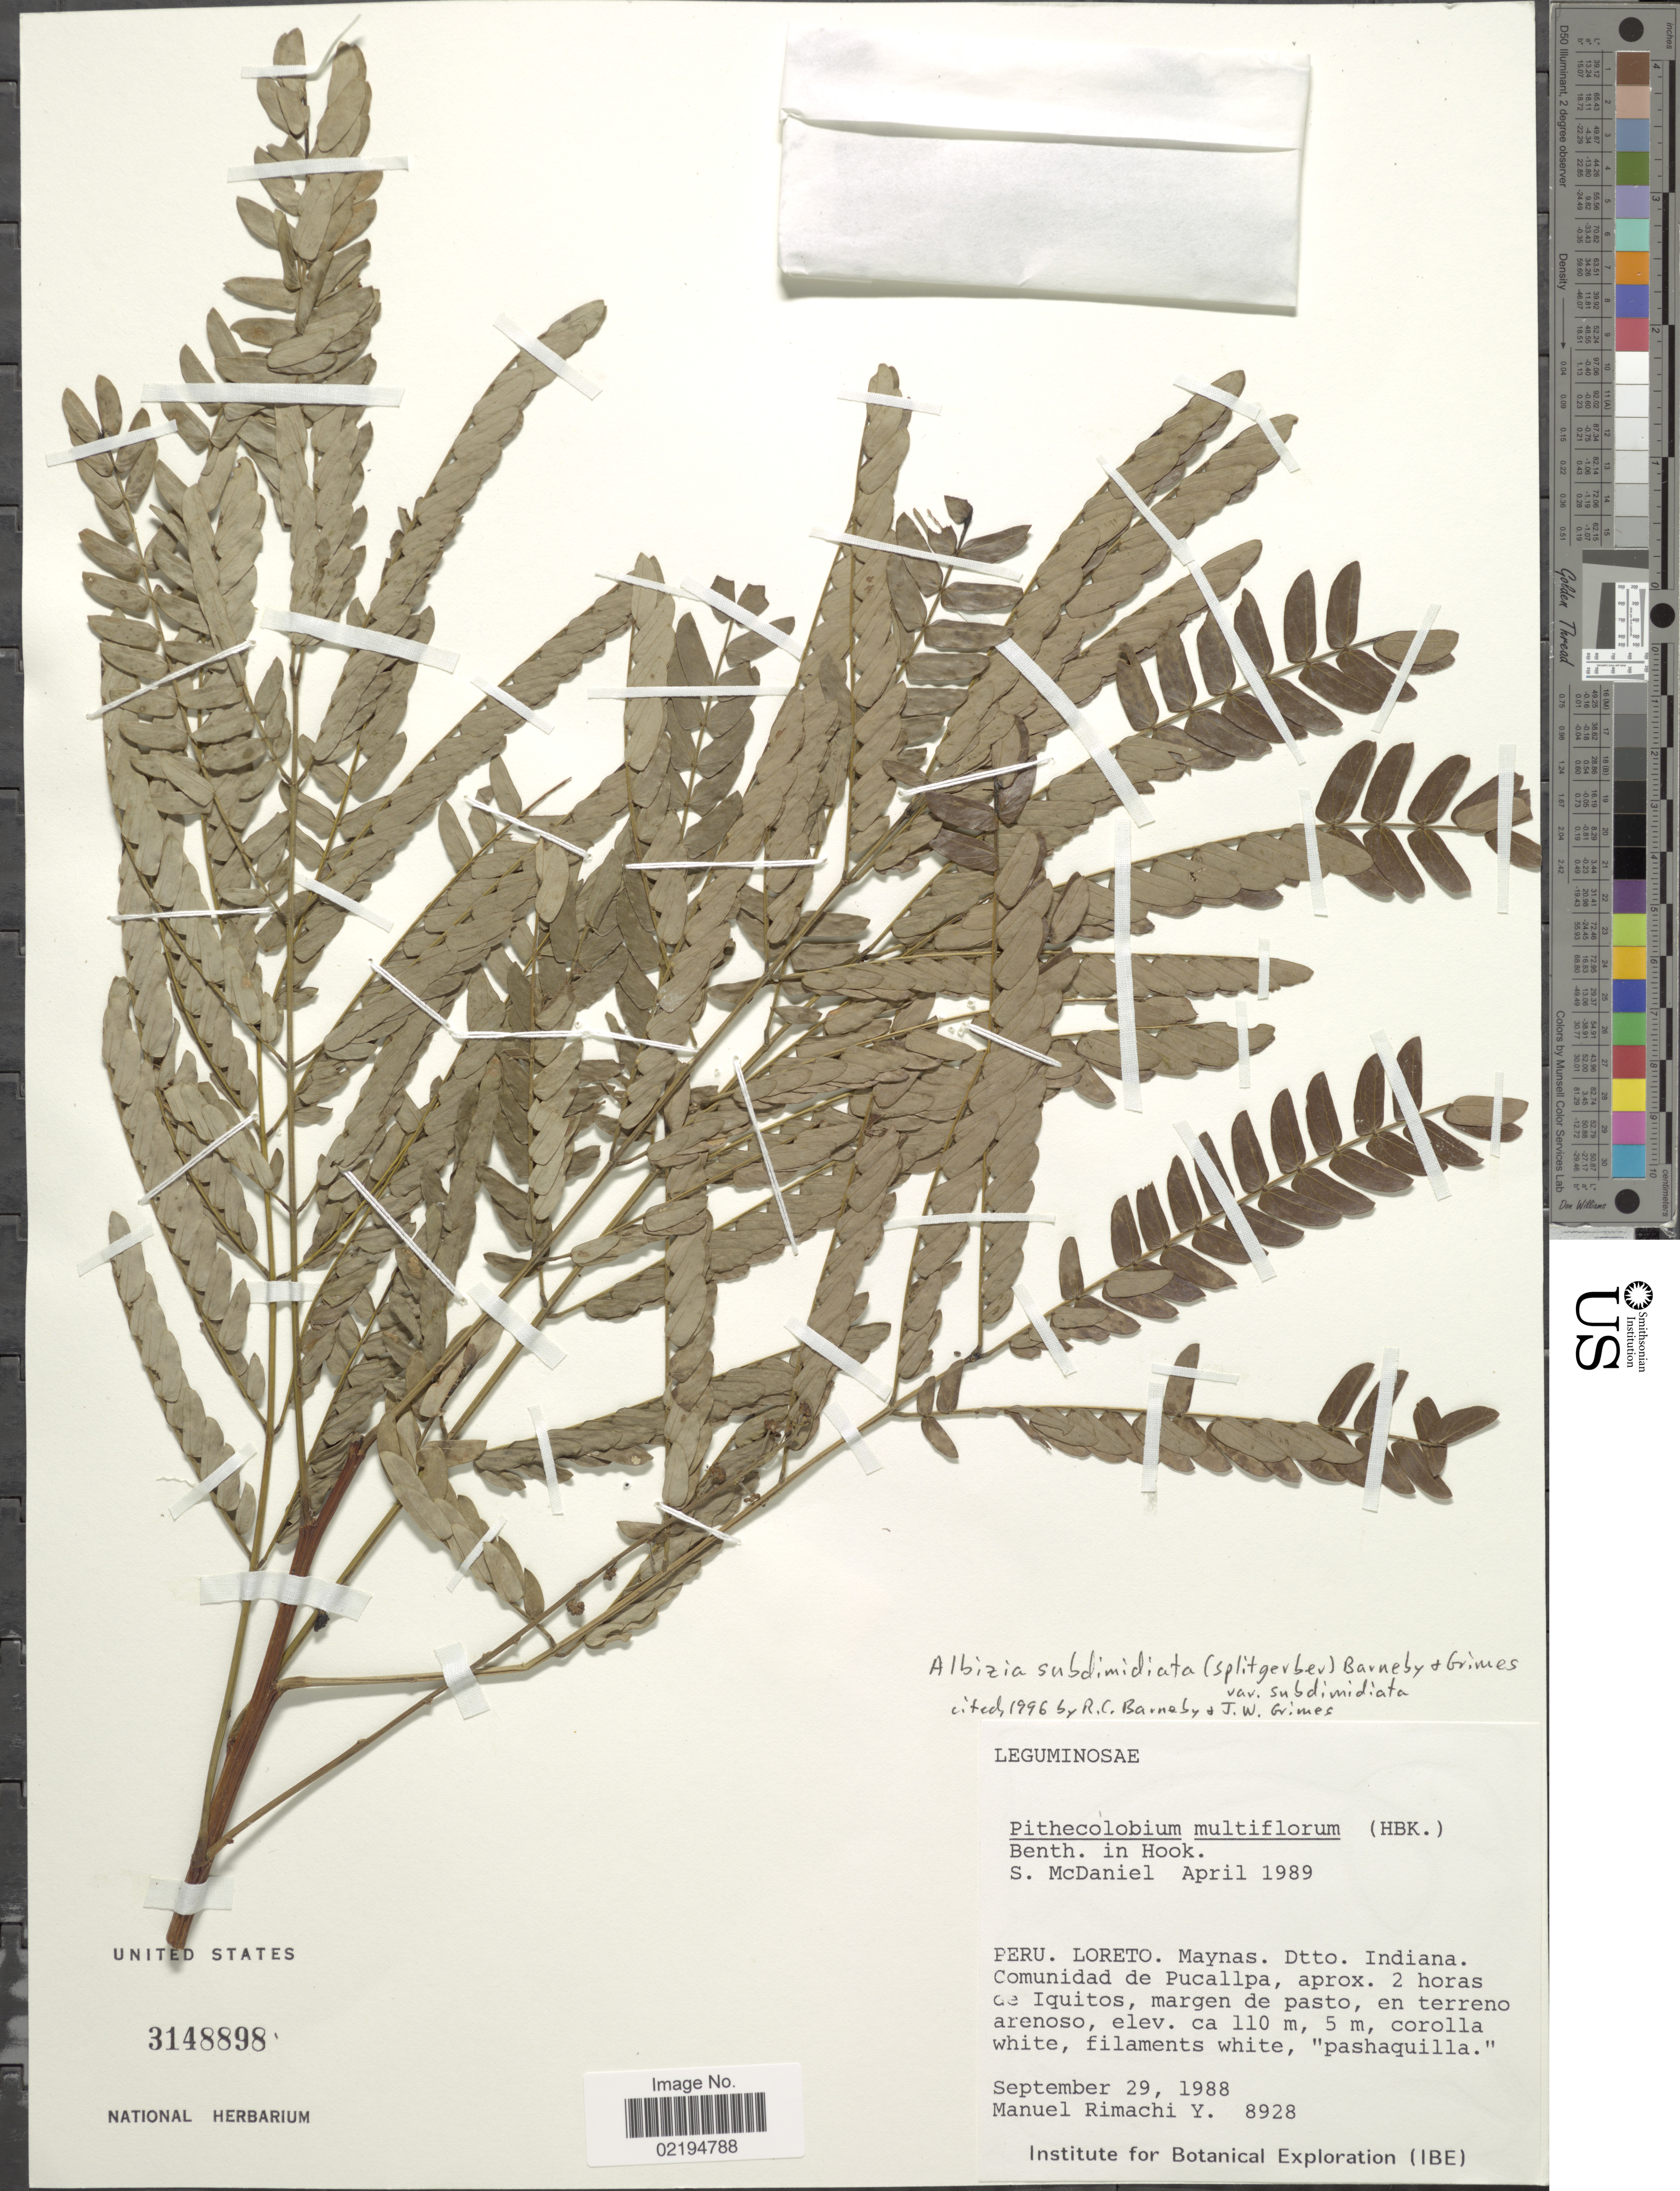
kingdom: Plantae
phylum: Tracheophyta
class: Magnoliopsida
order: Fabales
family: Fabaceae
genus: Pseudalbizzia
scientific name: Pseudalbizzia subdimidiata var. subdimidiata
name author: (Splitg.) Koenen & Duno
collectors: M. Rimachi Y.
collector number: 8928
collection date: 1988-09-29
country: Peru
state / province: Loreto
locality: Maynas, Dtto. Indiana, Comunidad de Pucallpa, aprox. 2 horas de Iquitos, margen de pasto, en terreno arenoso.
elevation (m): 110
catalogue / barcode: US 3148898